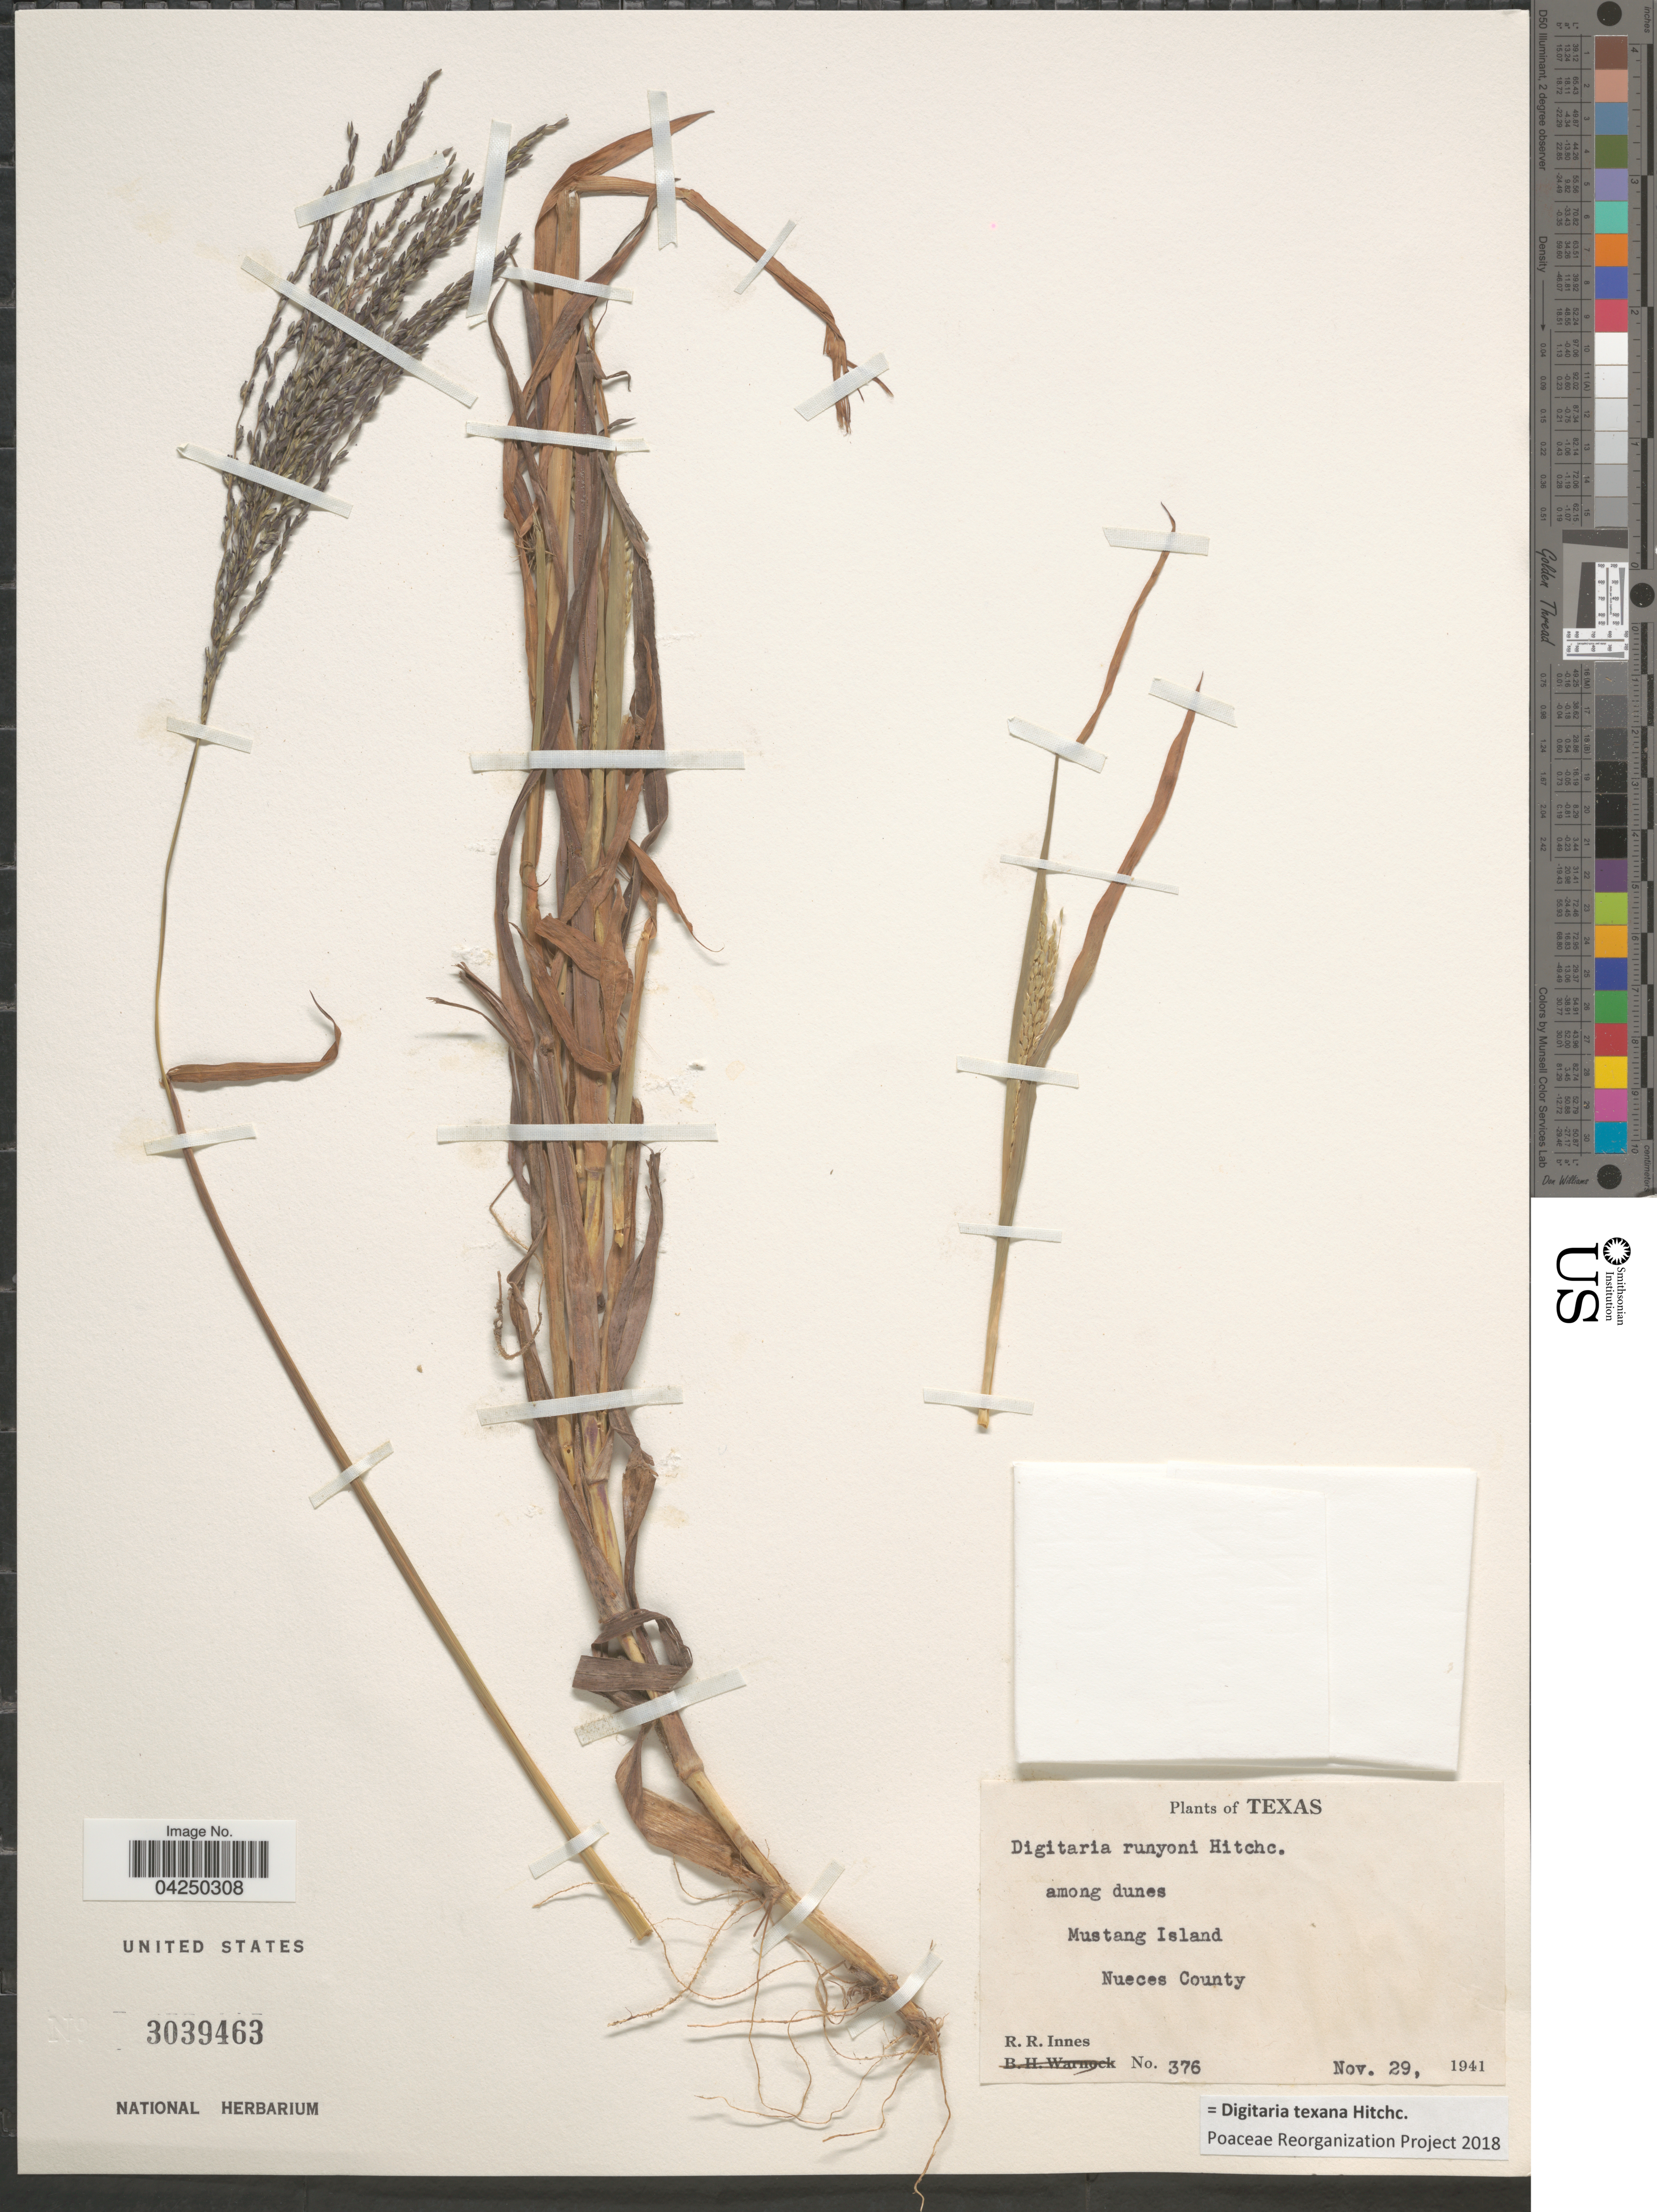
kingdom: Plantae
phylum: Tracheophyta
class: Liliopsida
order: Poales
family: Poaceae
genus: Digitaria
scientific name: Digitaria texana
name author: Hitchc.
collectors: R. Rose-Innes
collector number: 376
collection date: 1941-11-29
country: United States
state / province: Texas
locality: Among dunes. Mustang Island. Nueces County.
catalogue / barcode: US 3039463